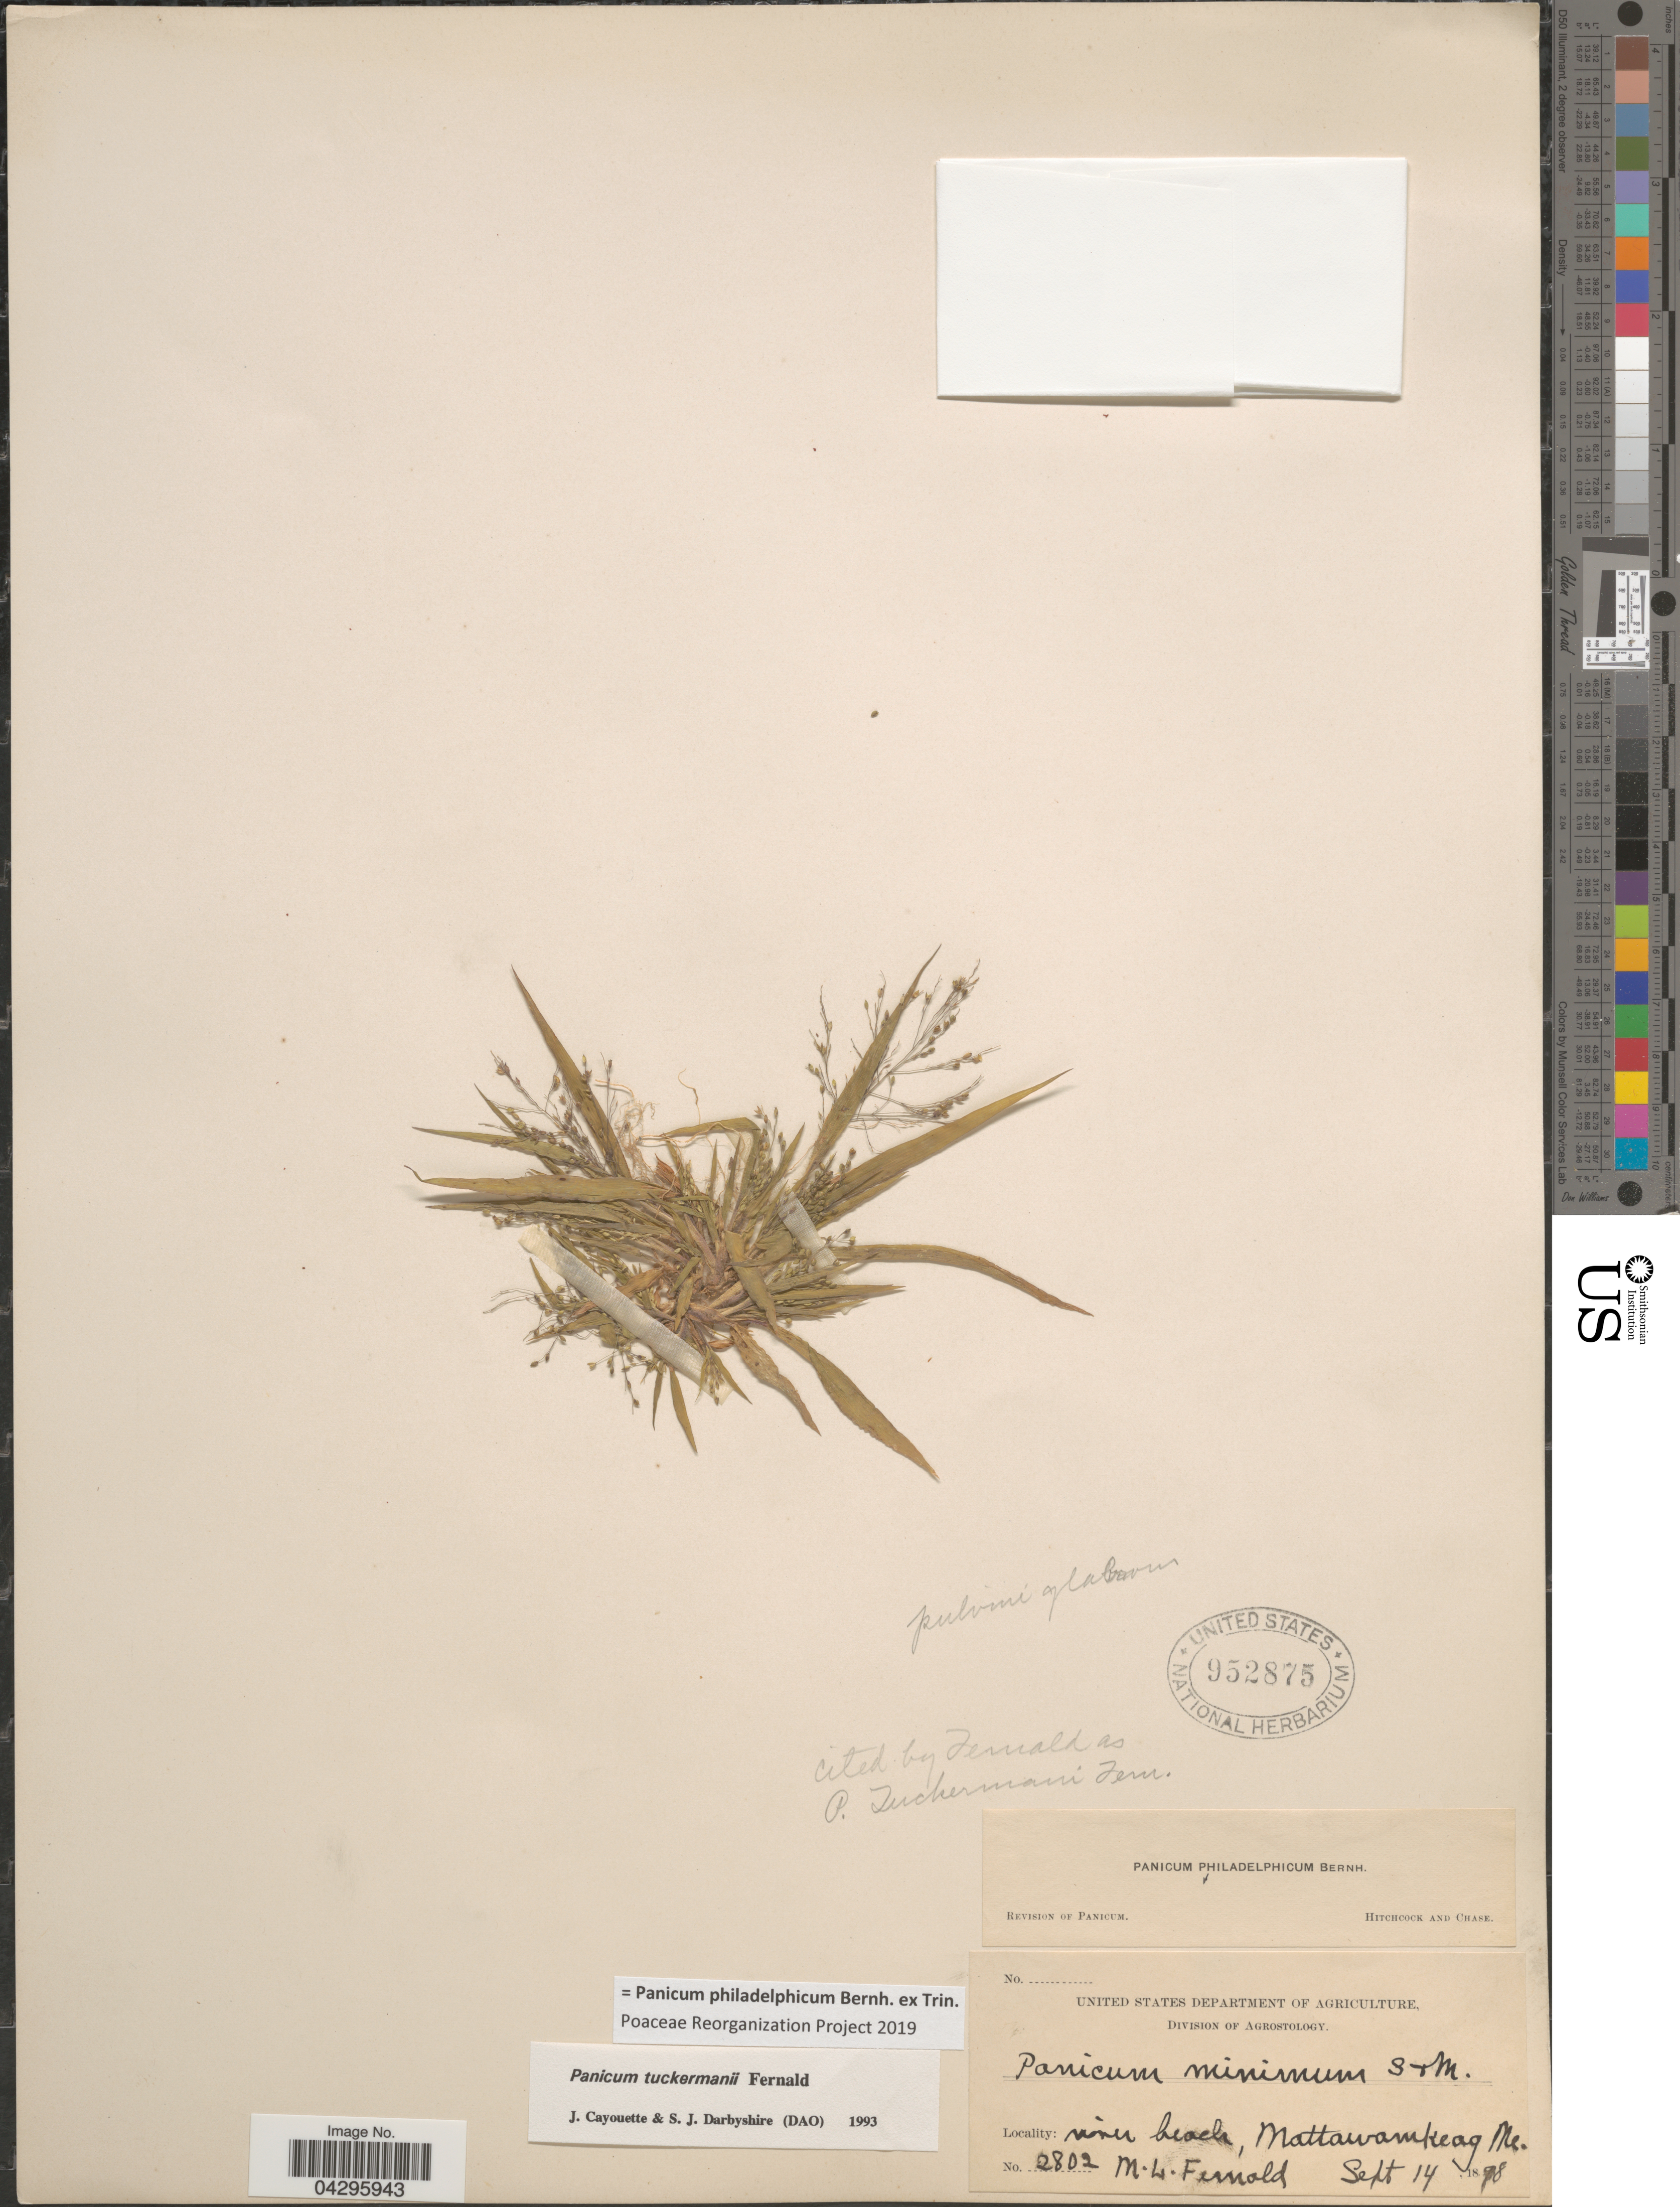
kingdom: Plantae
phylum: Tracheophyta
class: Liliopsida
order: Poales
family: Poaceae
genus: Panicum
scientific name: Panicum philadelphicum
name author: Bernh. ex Trin.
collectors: M. L. Fernald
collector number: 2802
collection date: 1898-09-14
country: United States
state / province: Maine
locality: River beach, Mattawamkeag.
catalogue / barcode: US 952875